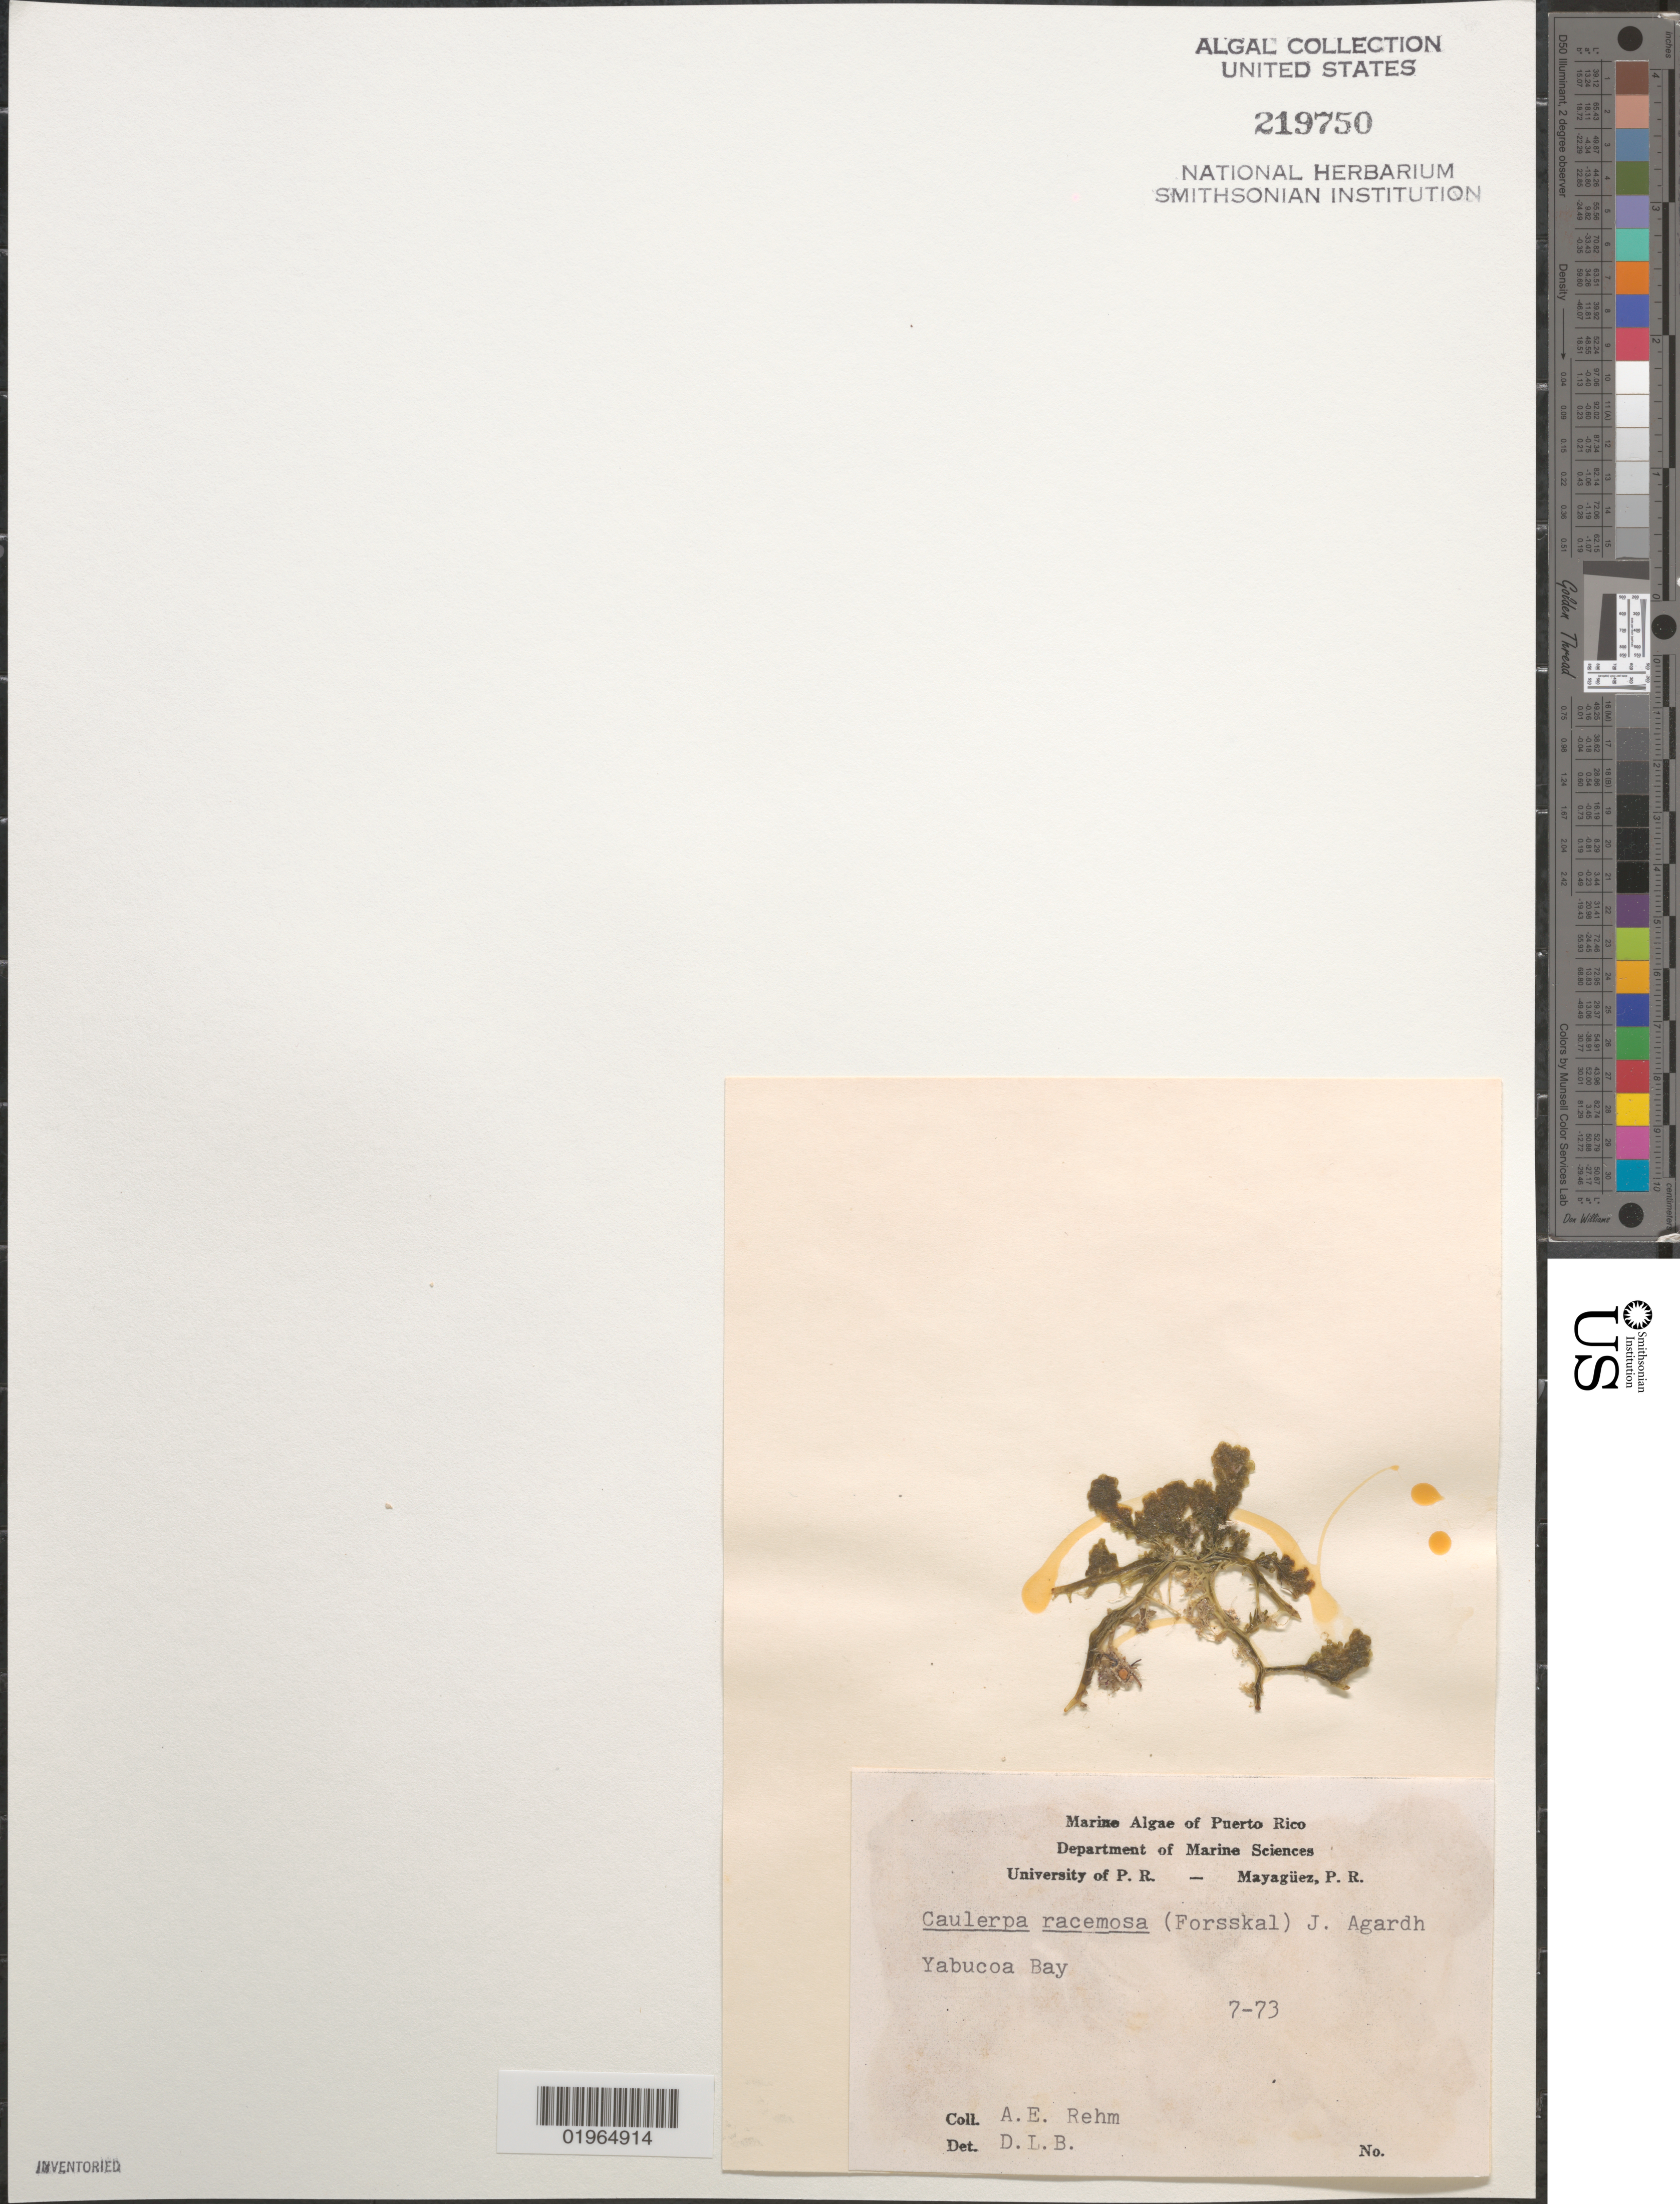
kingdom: Plantae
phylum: Chlorophyta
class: Ulvophyceae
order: Bryopsidales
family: Caulerpaceae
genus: Caulerpa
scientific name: Caulerpa racemosa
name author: (Forssk.) J. Agardh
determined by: Ballantine, D. L.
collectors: A. Rehm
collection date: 1973-07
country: Puerto Rico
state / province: Yabucoa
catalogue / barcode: US 219750